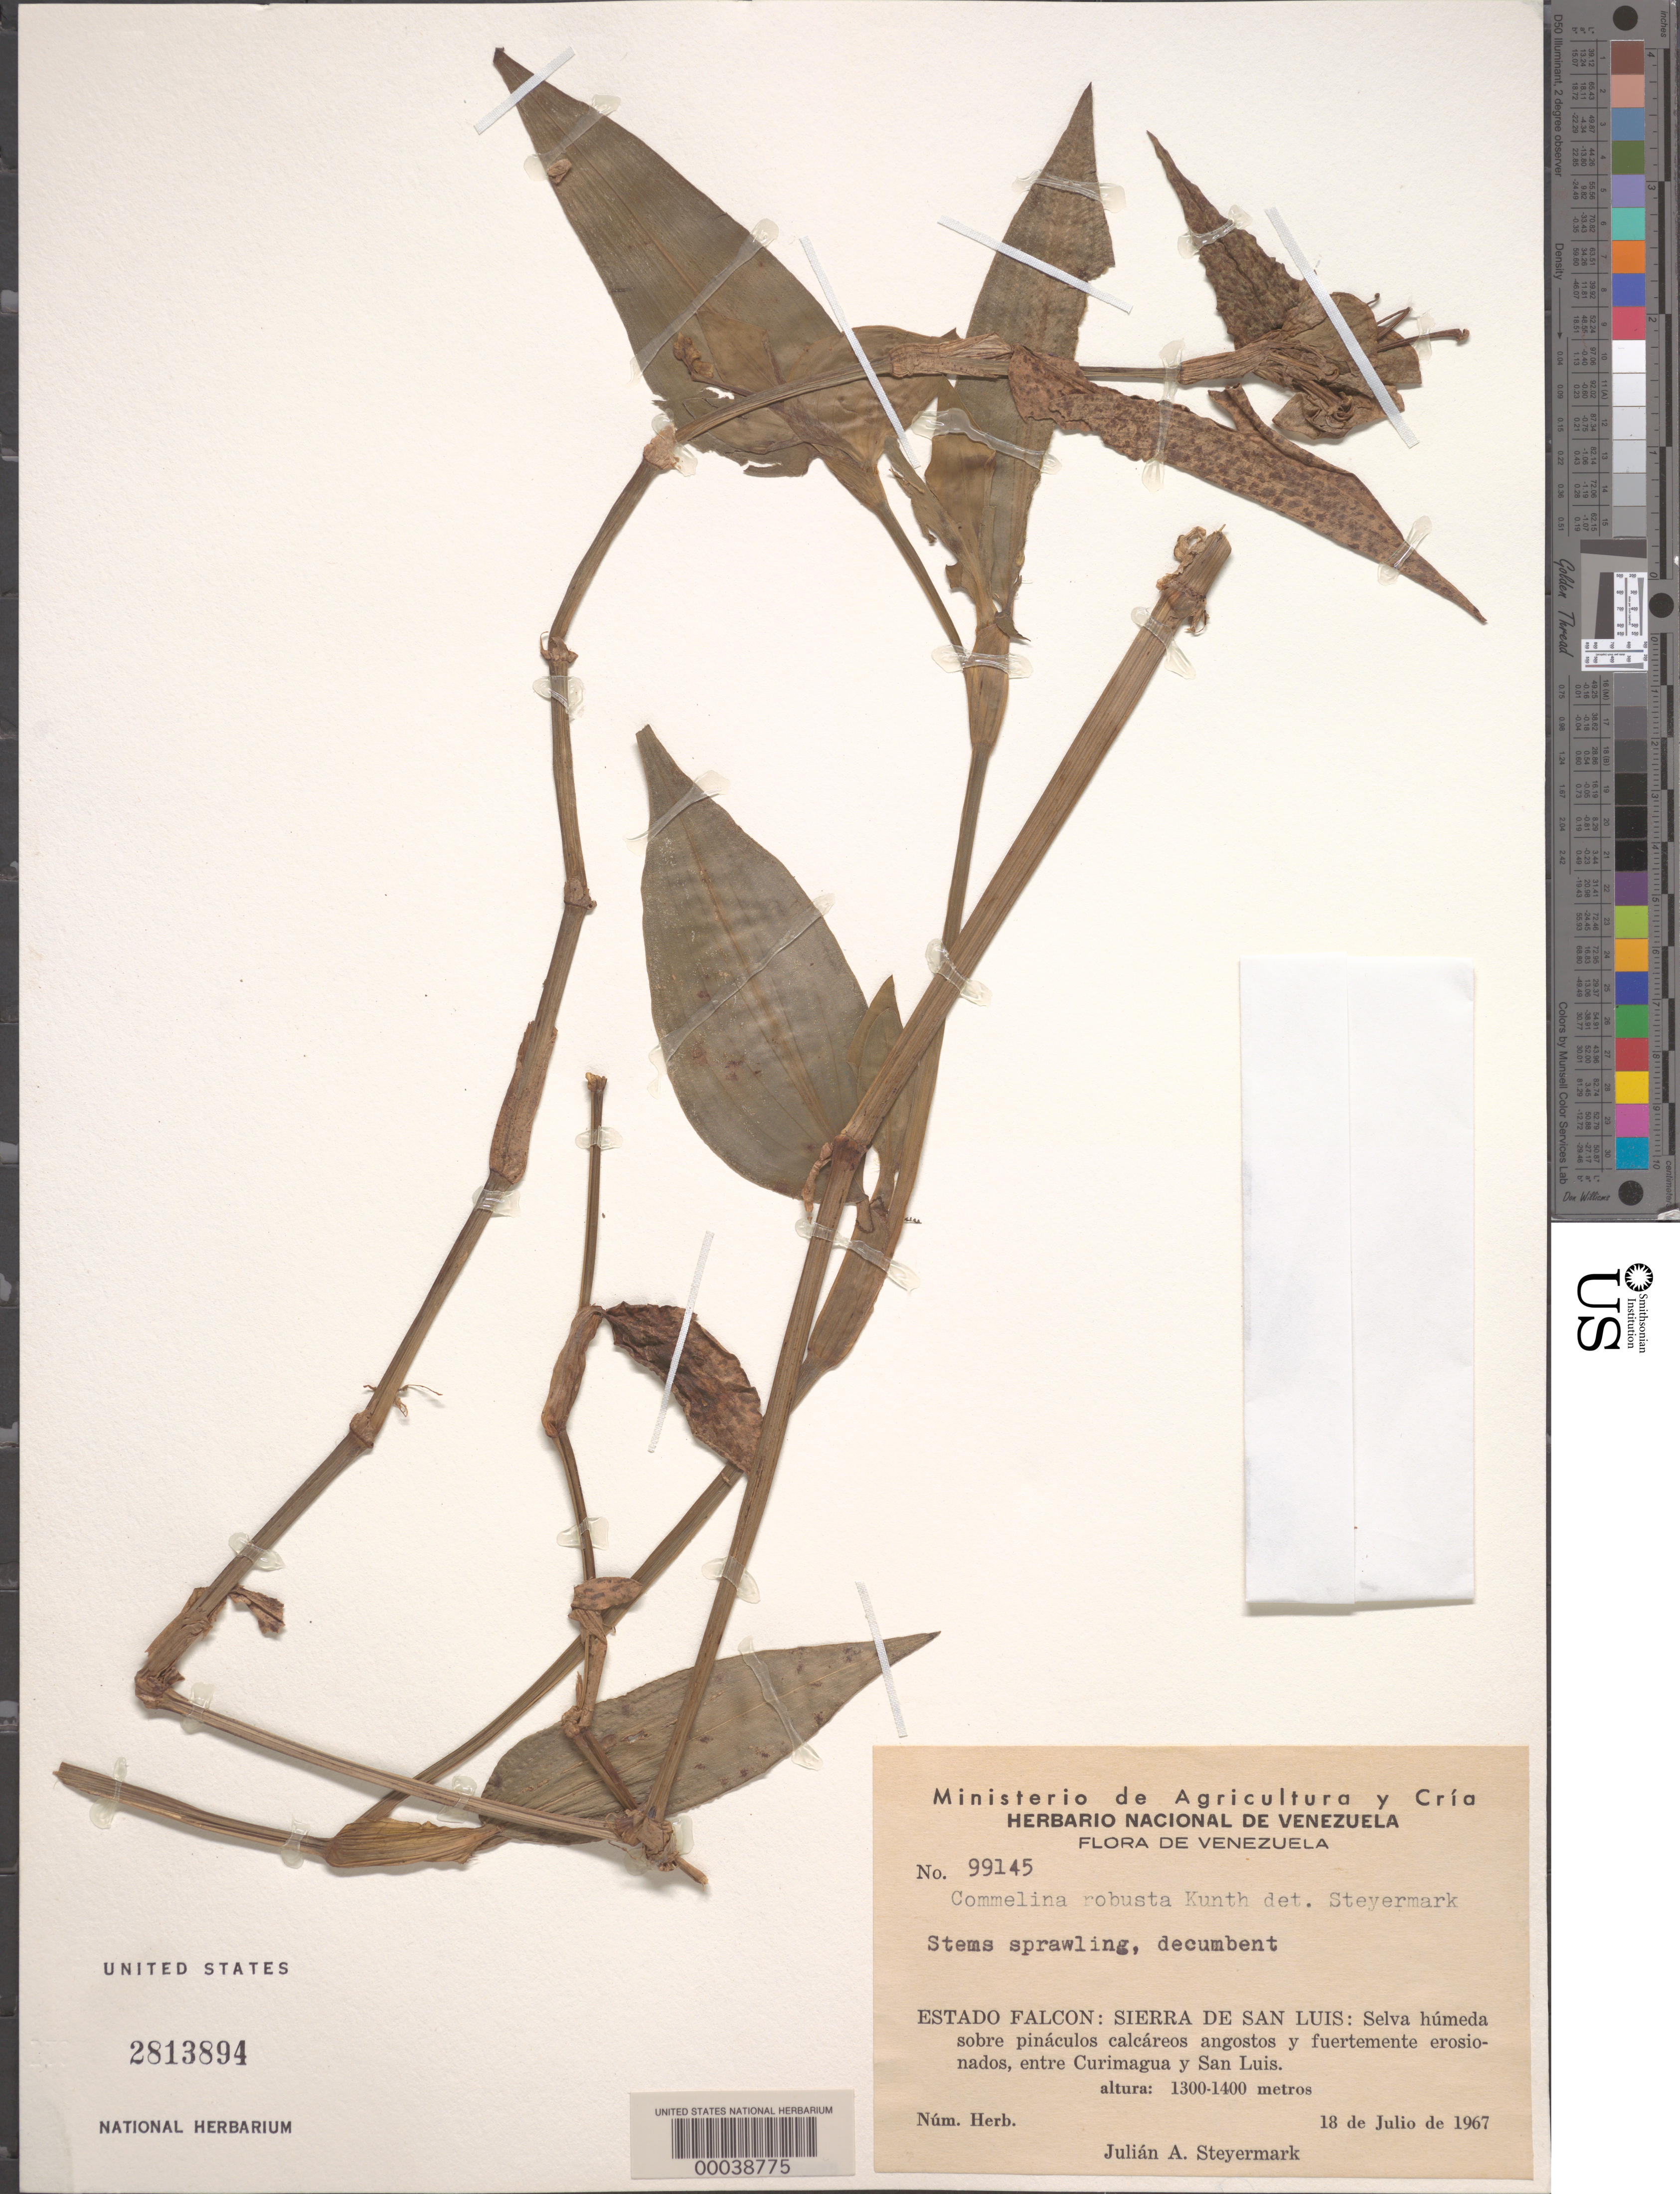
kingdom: Plantae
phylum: Tracheophyta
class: Liliopsida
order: Commelinales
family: Commelinaceae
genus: Commelina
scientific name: Commelina obliqua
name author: Vahl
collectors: J. Steyermark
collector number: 99145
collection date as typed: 18 Jul 1967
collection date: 1967-07-18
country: Venezuela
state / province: Falcón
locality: Sierra de san luis, between curimagua and san luis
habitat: Humid forest; eroding calcium-containing soil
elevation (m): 1300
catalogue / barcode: US 2813894